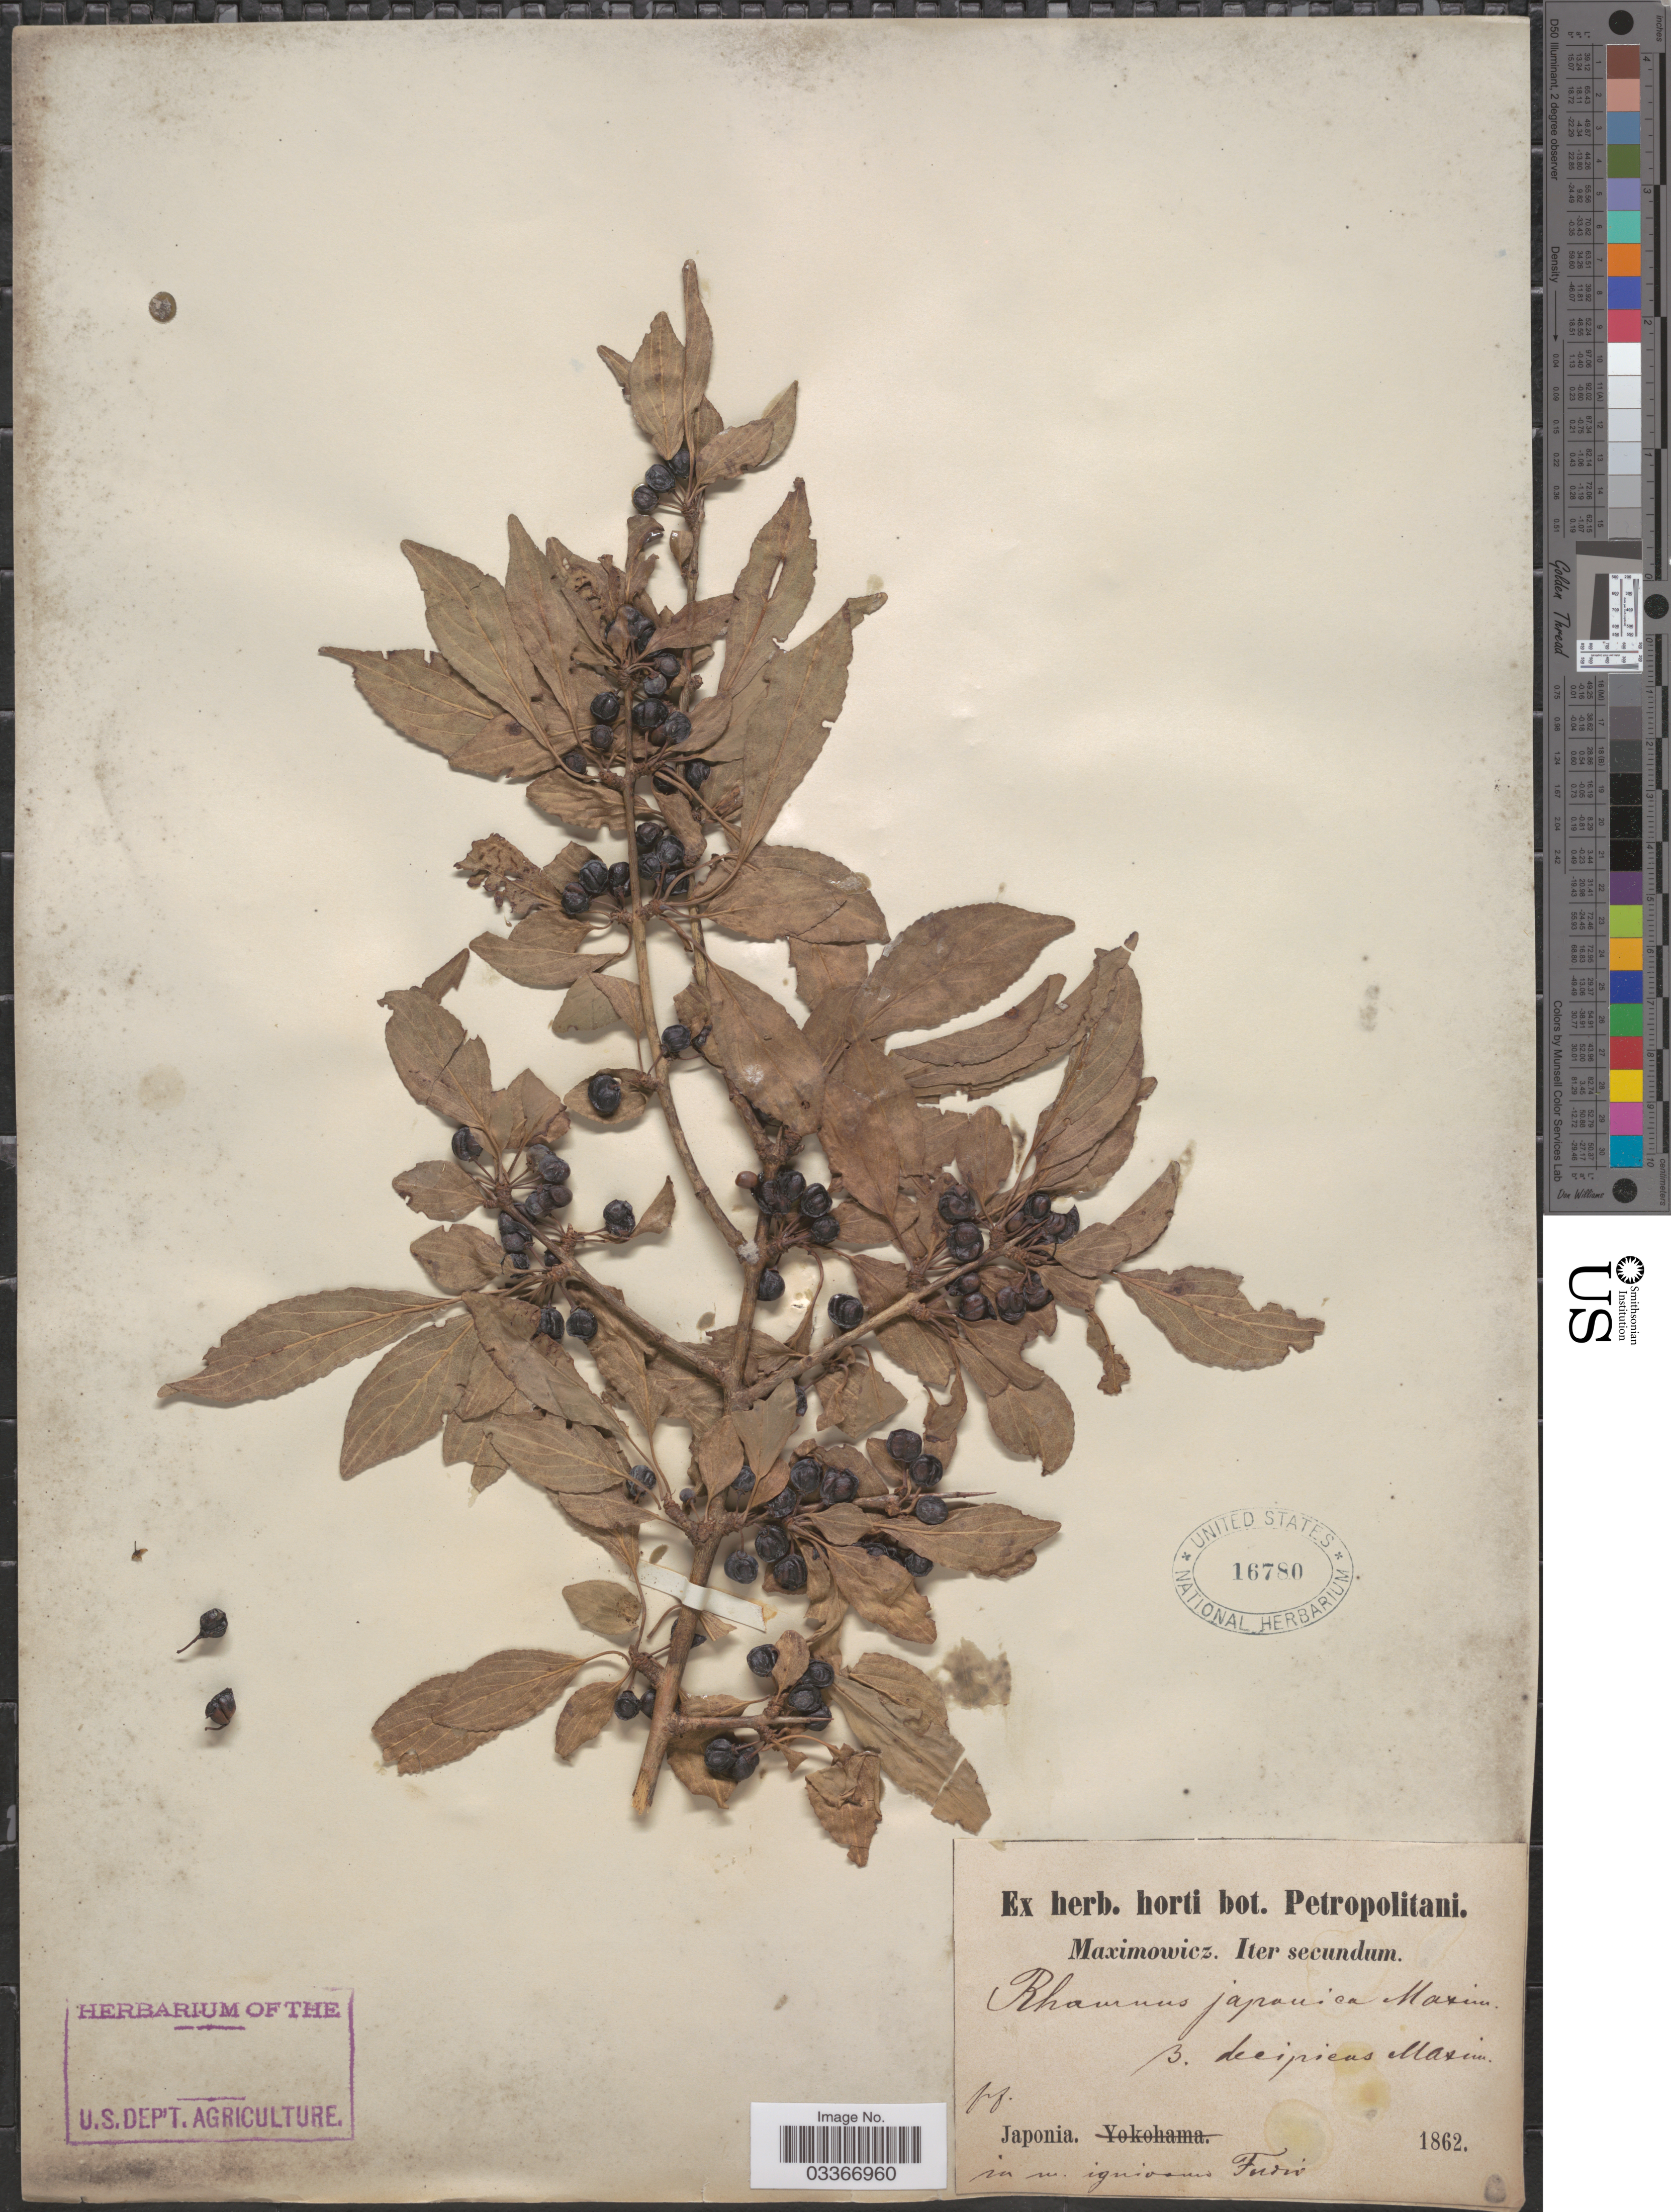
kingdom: Plantae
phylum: Tracheophyta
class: Magnoliopsida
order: Rosales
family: Rhamnaceae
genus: Rhamnus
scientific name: Rhamnus japonica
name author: Maxim.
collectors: -. Maximowicz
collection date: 1862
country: Japan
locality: Japonia. In m. ignioanis Fordiv. [unsure placement]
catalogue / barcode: US 16780